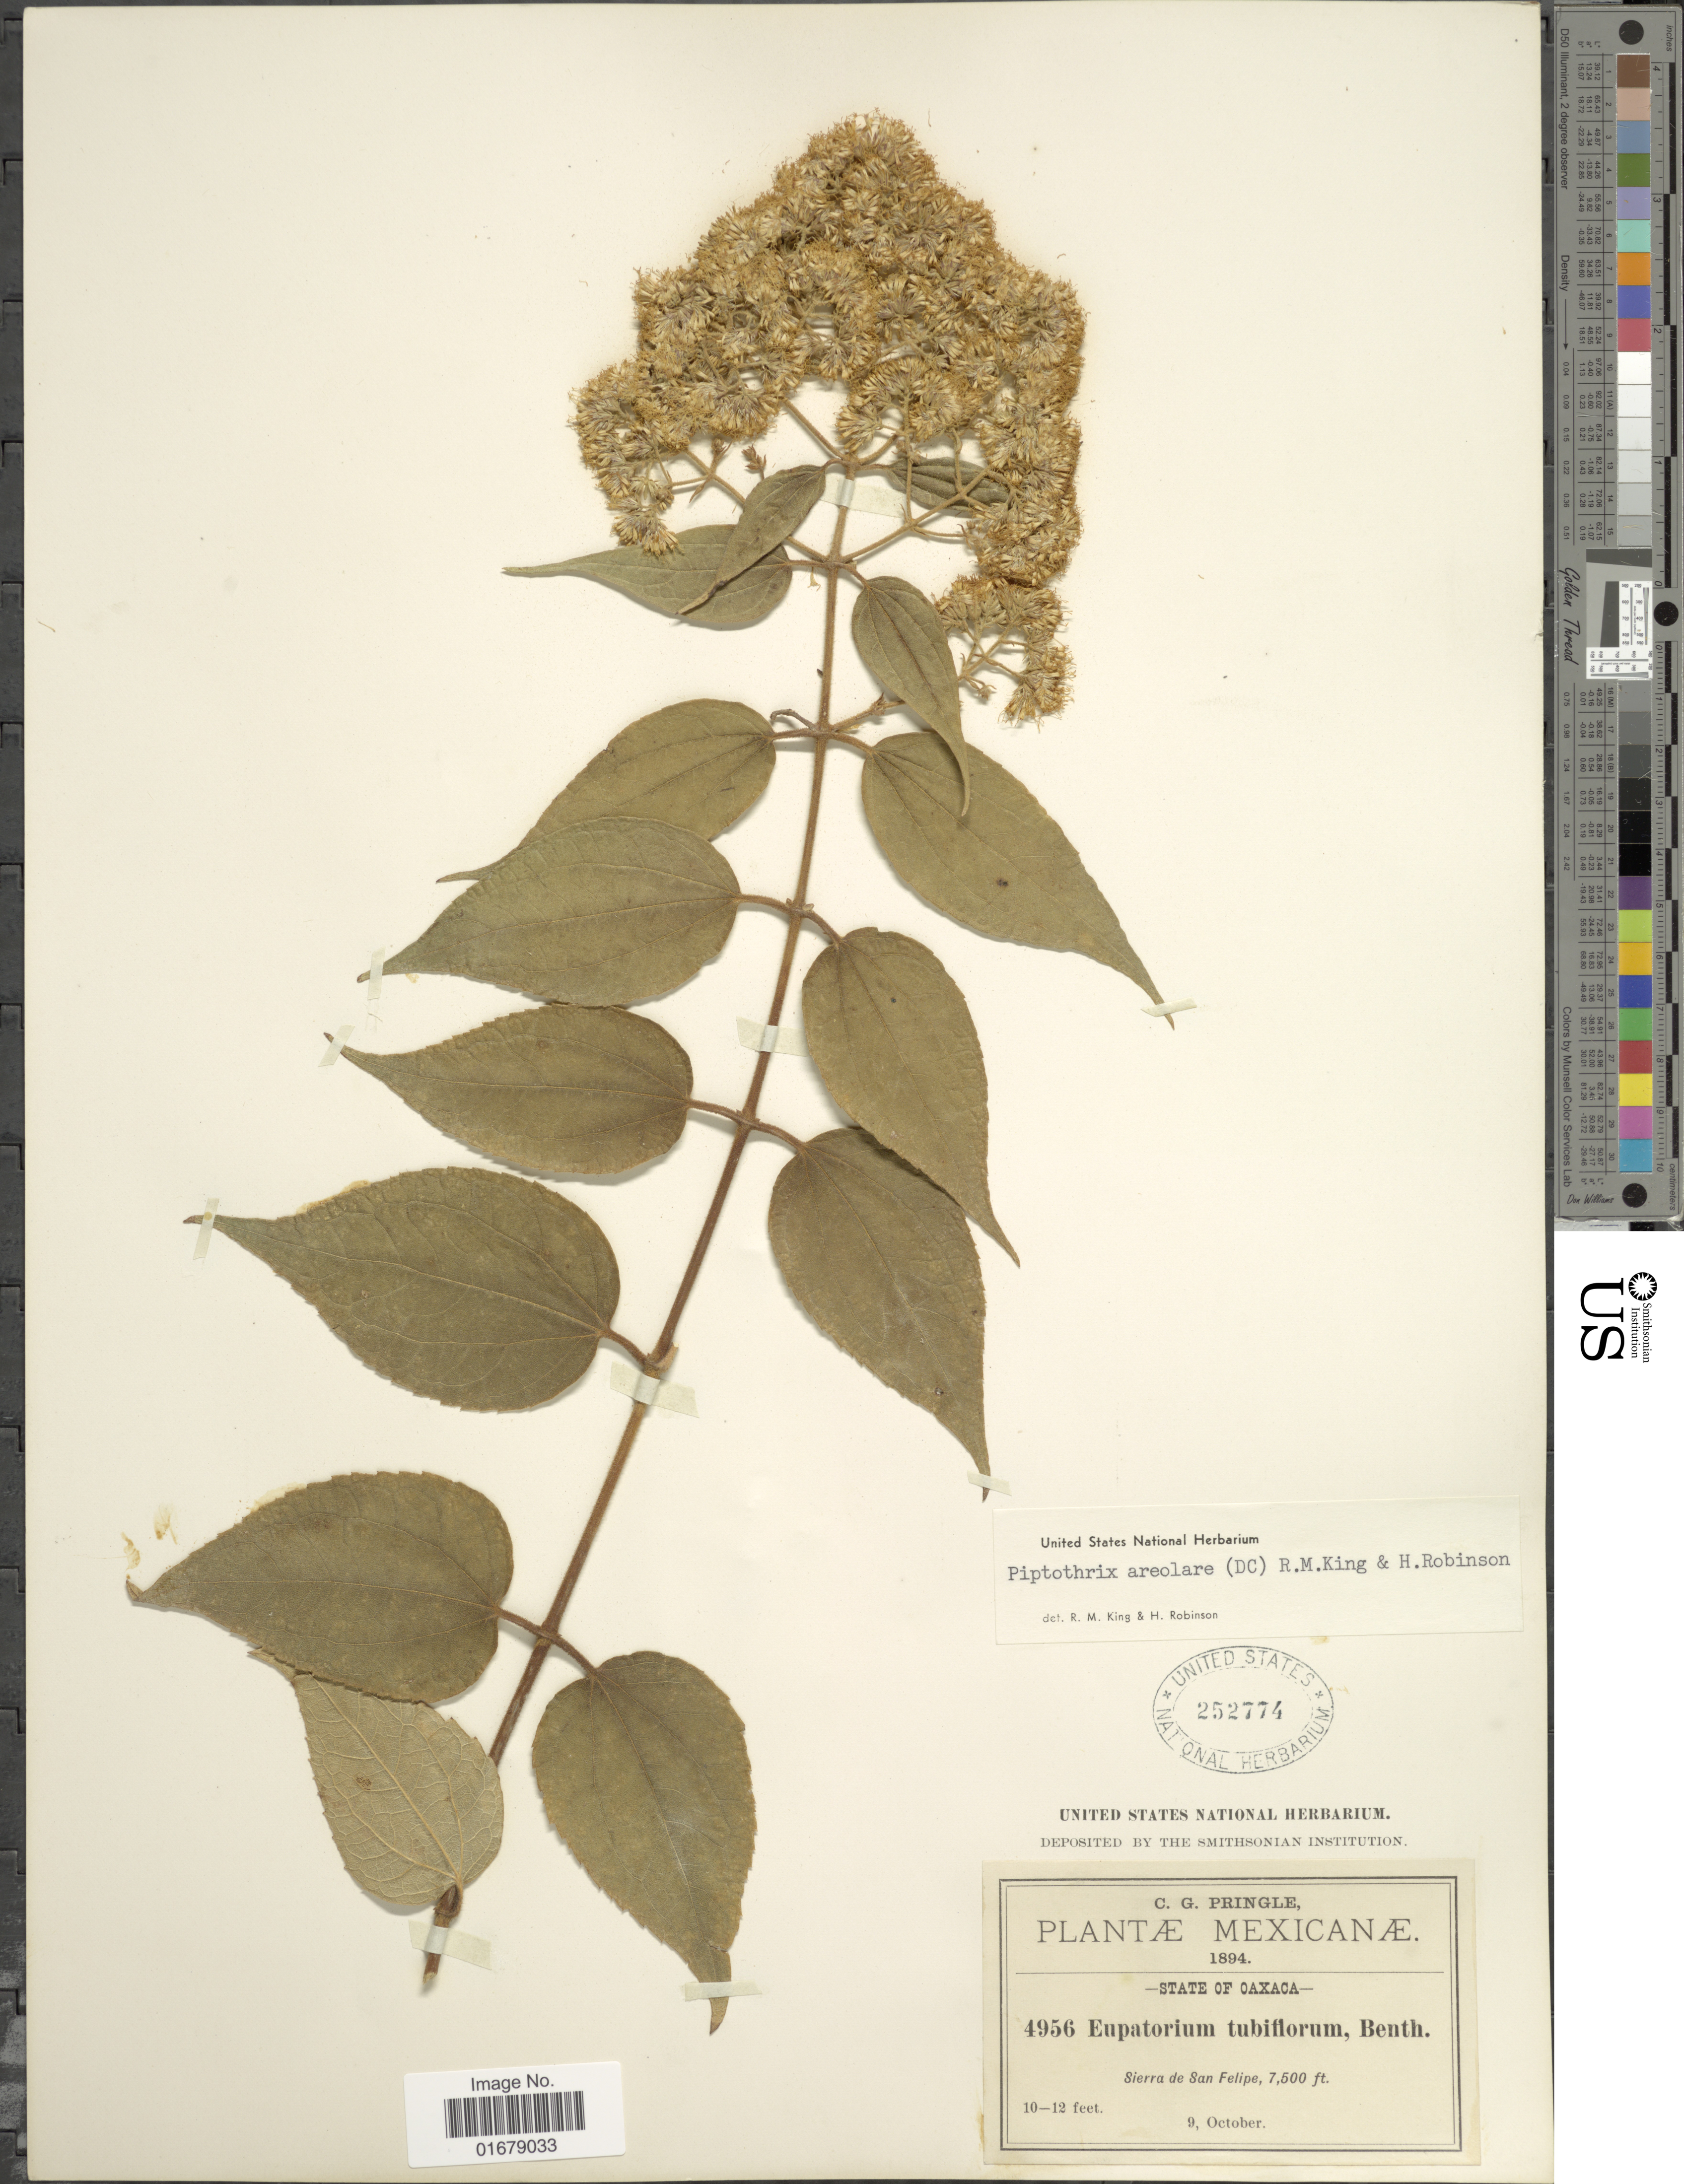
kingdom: Plantae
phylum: Tracheophyta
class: Magnoliopsida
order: Asterales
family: Asteraceae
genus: Piptothrix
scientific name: Piptothrix areolaris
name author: (DC.) R.M. King & H. Rob.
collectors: C. G. Pringle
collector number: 4956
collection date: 1894-10-09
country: Mexico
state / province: Oaxaca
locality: State of Oaxaca. Sierra de San Felipe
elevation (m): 2286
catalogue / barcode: US 252774